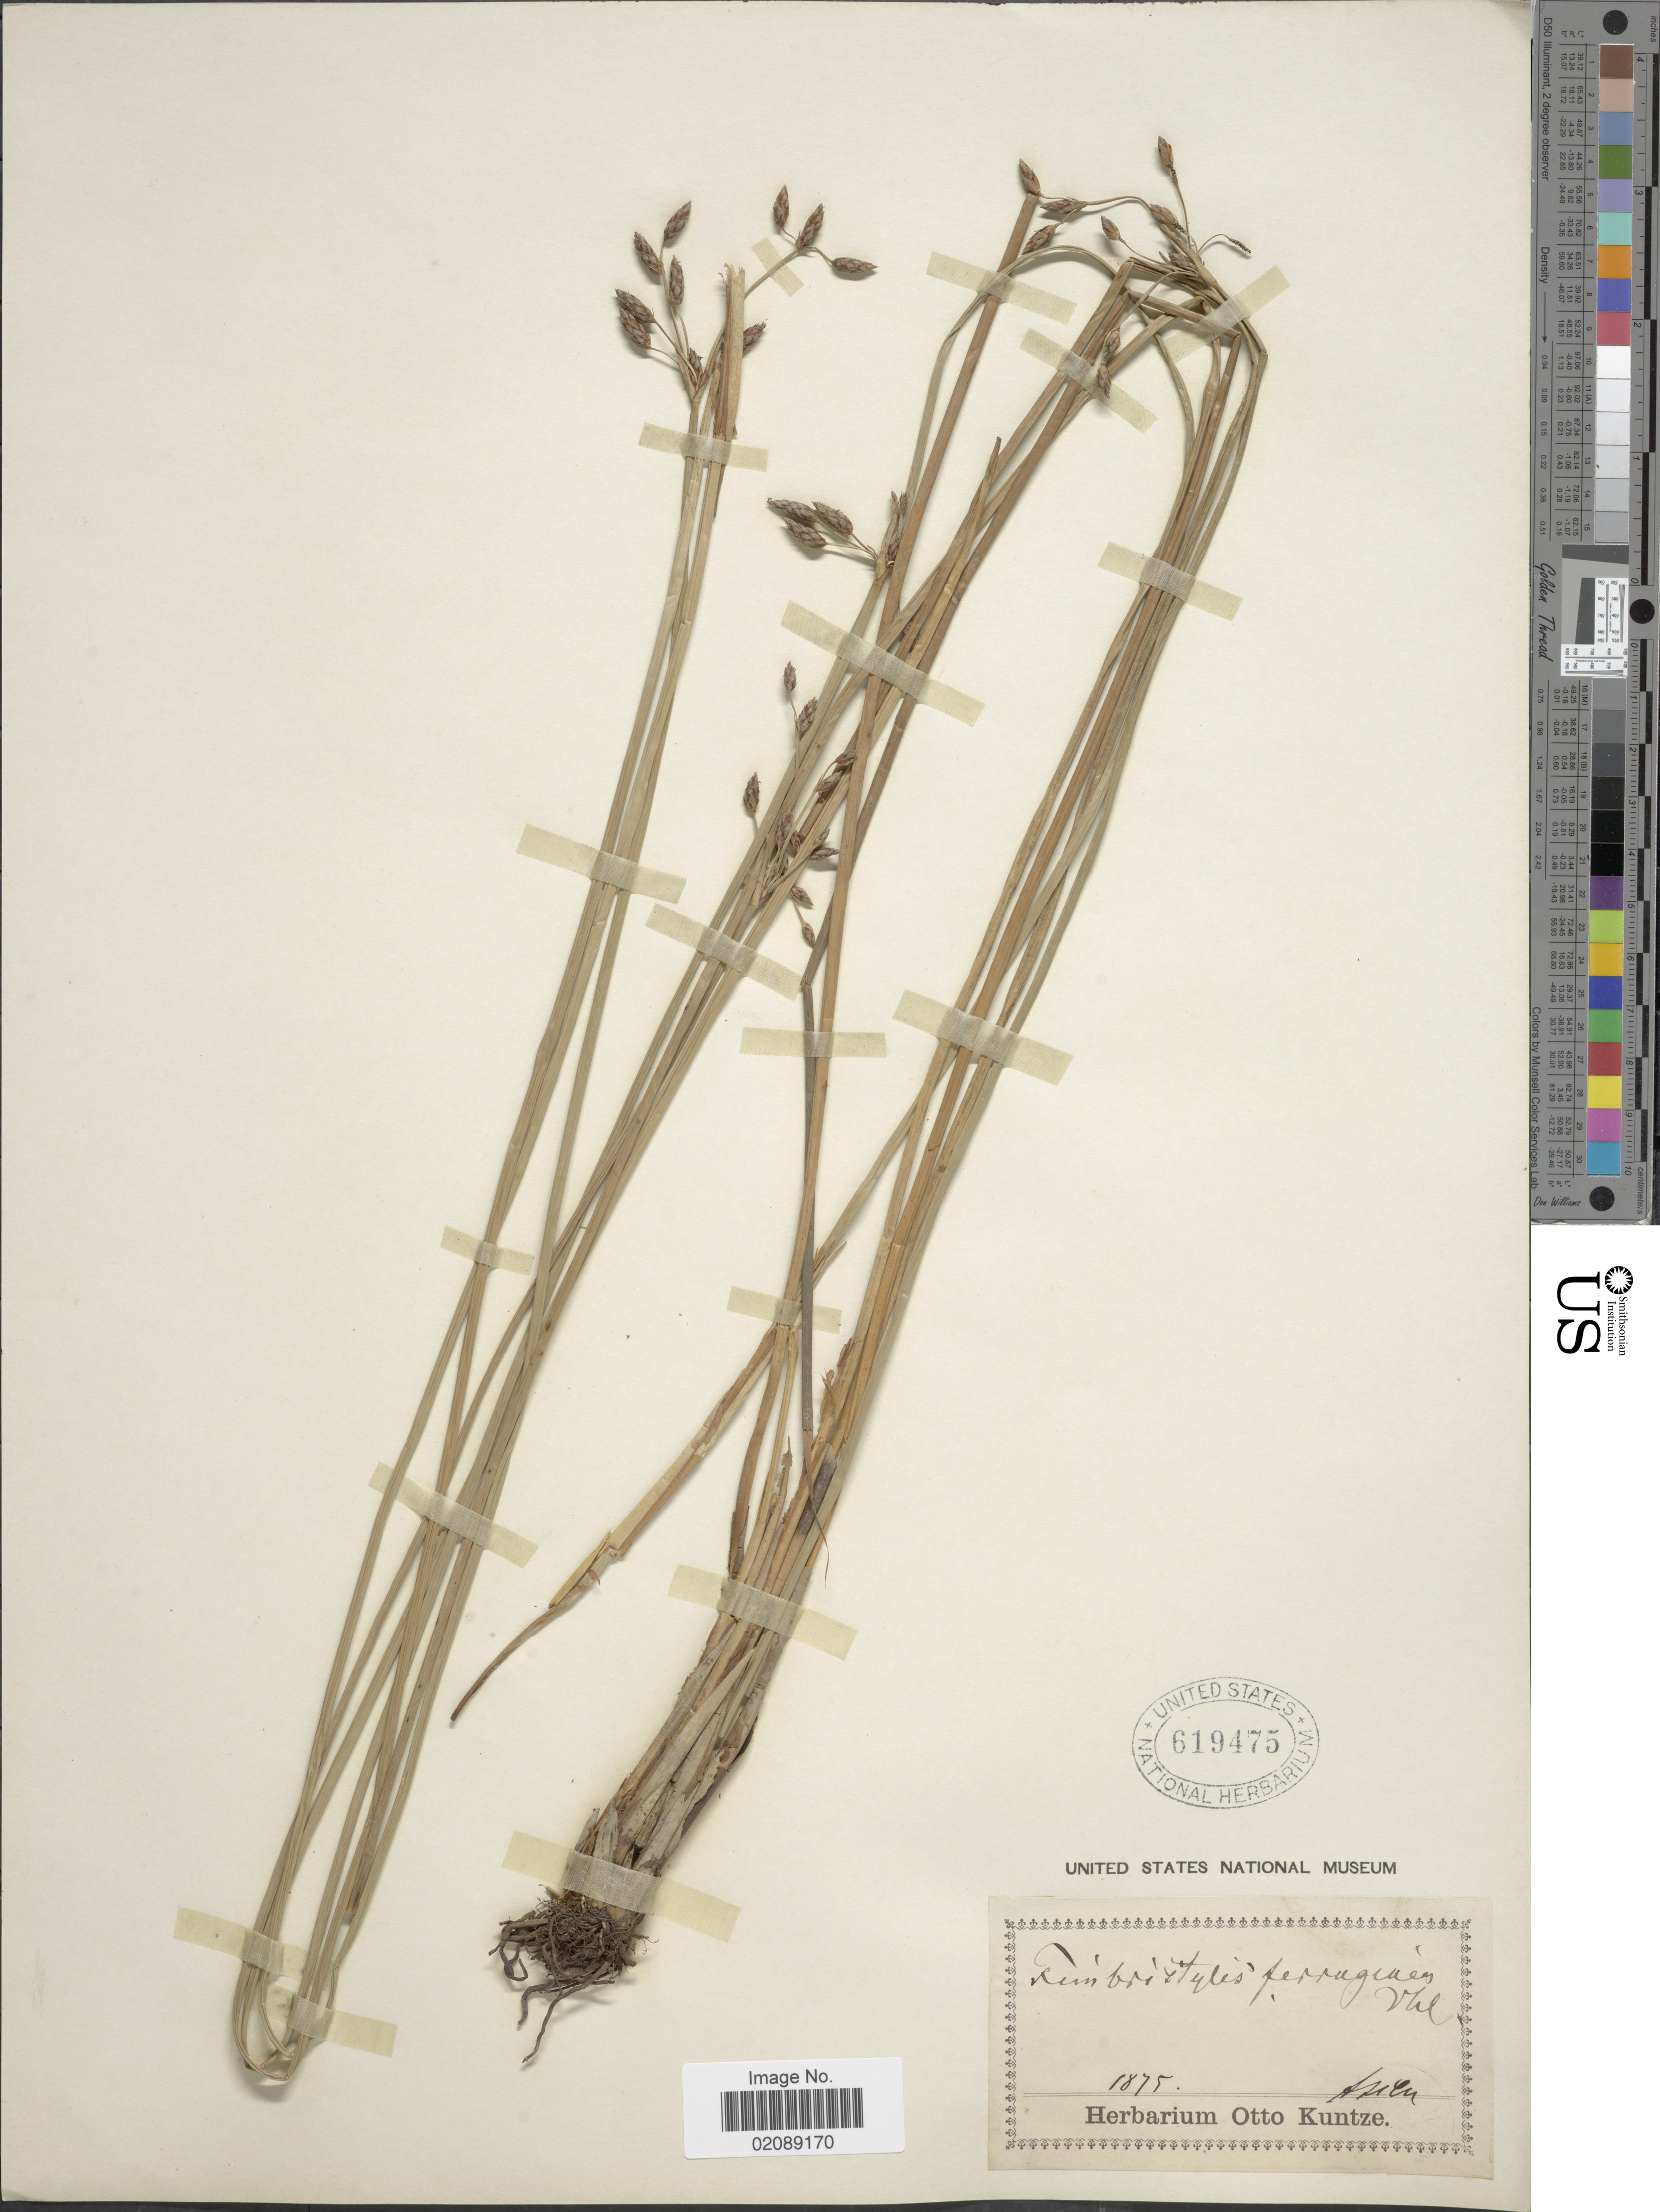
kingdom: Plantae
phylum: Tracheophyta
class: Liliopsida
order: Poales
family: Cyperaceae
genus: Fimbristylis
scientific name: Fimbristylis ferruginea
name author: (L.) Vahl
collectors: ex herb. Otto Kuntze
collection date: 1875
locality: Asien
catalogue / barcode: US 619475